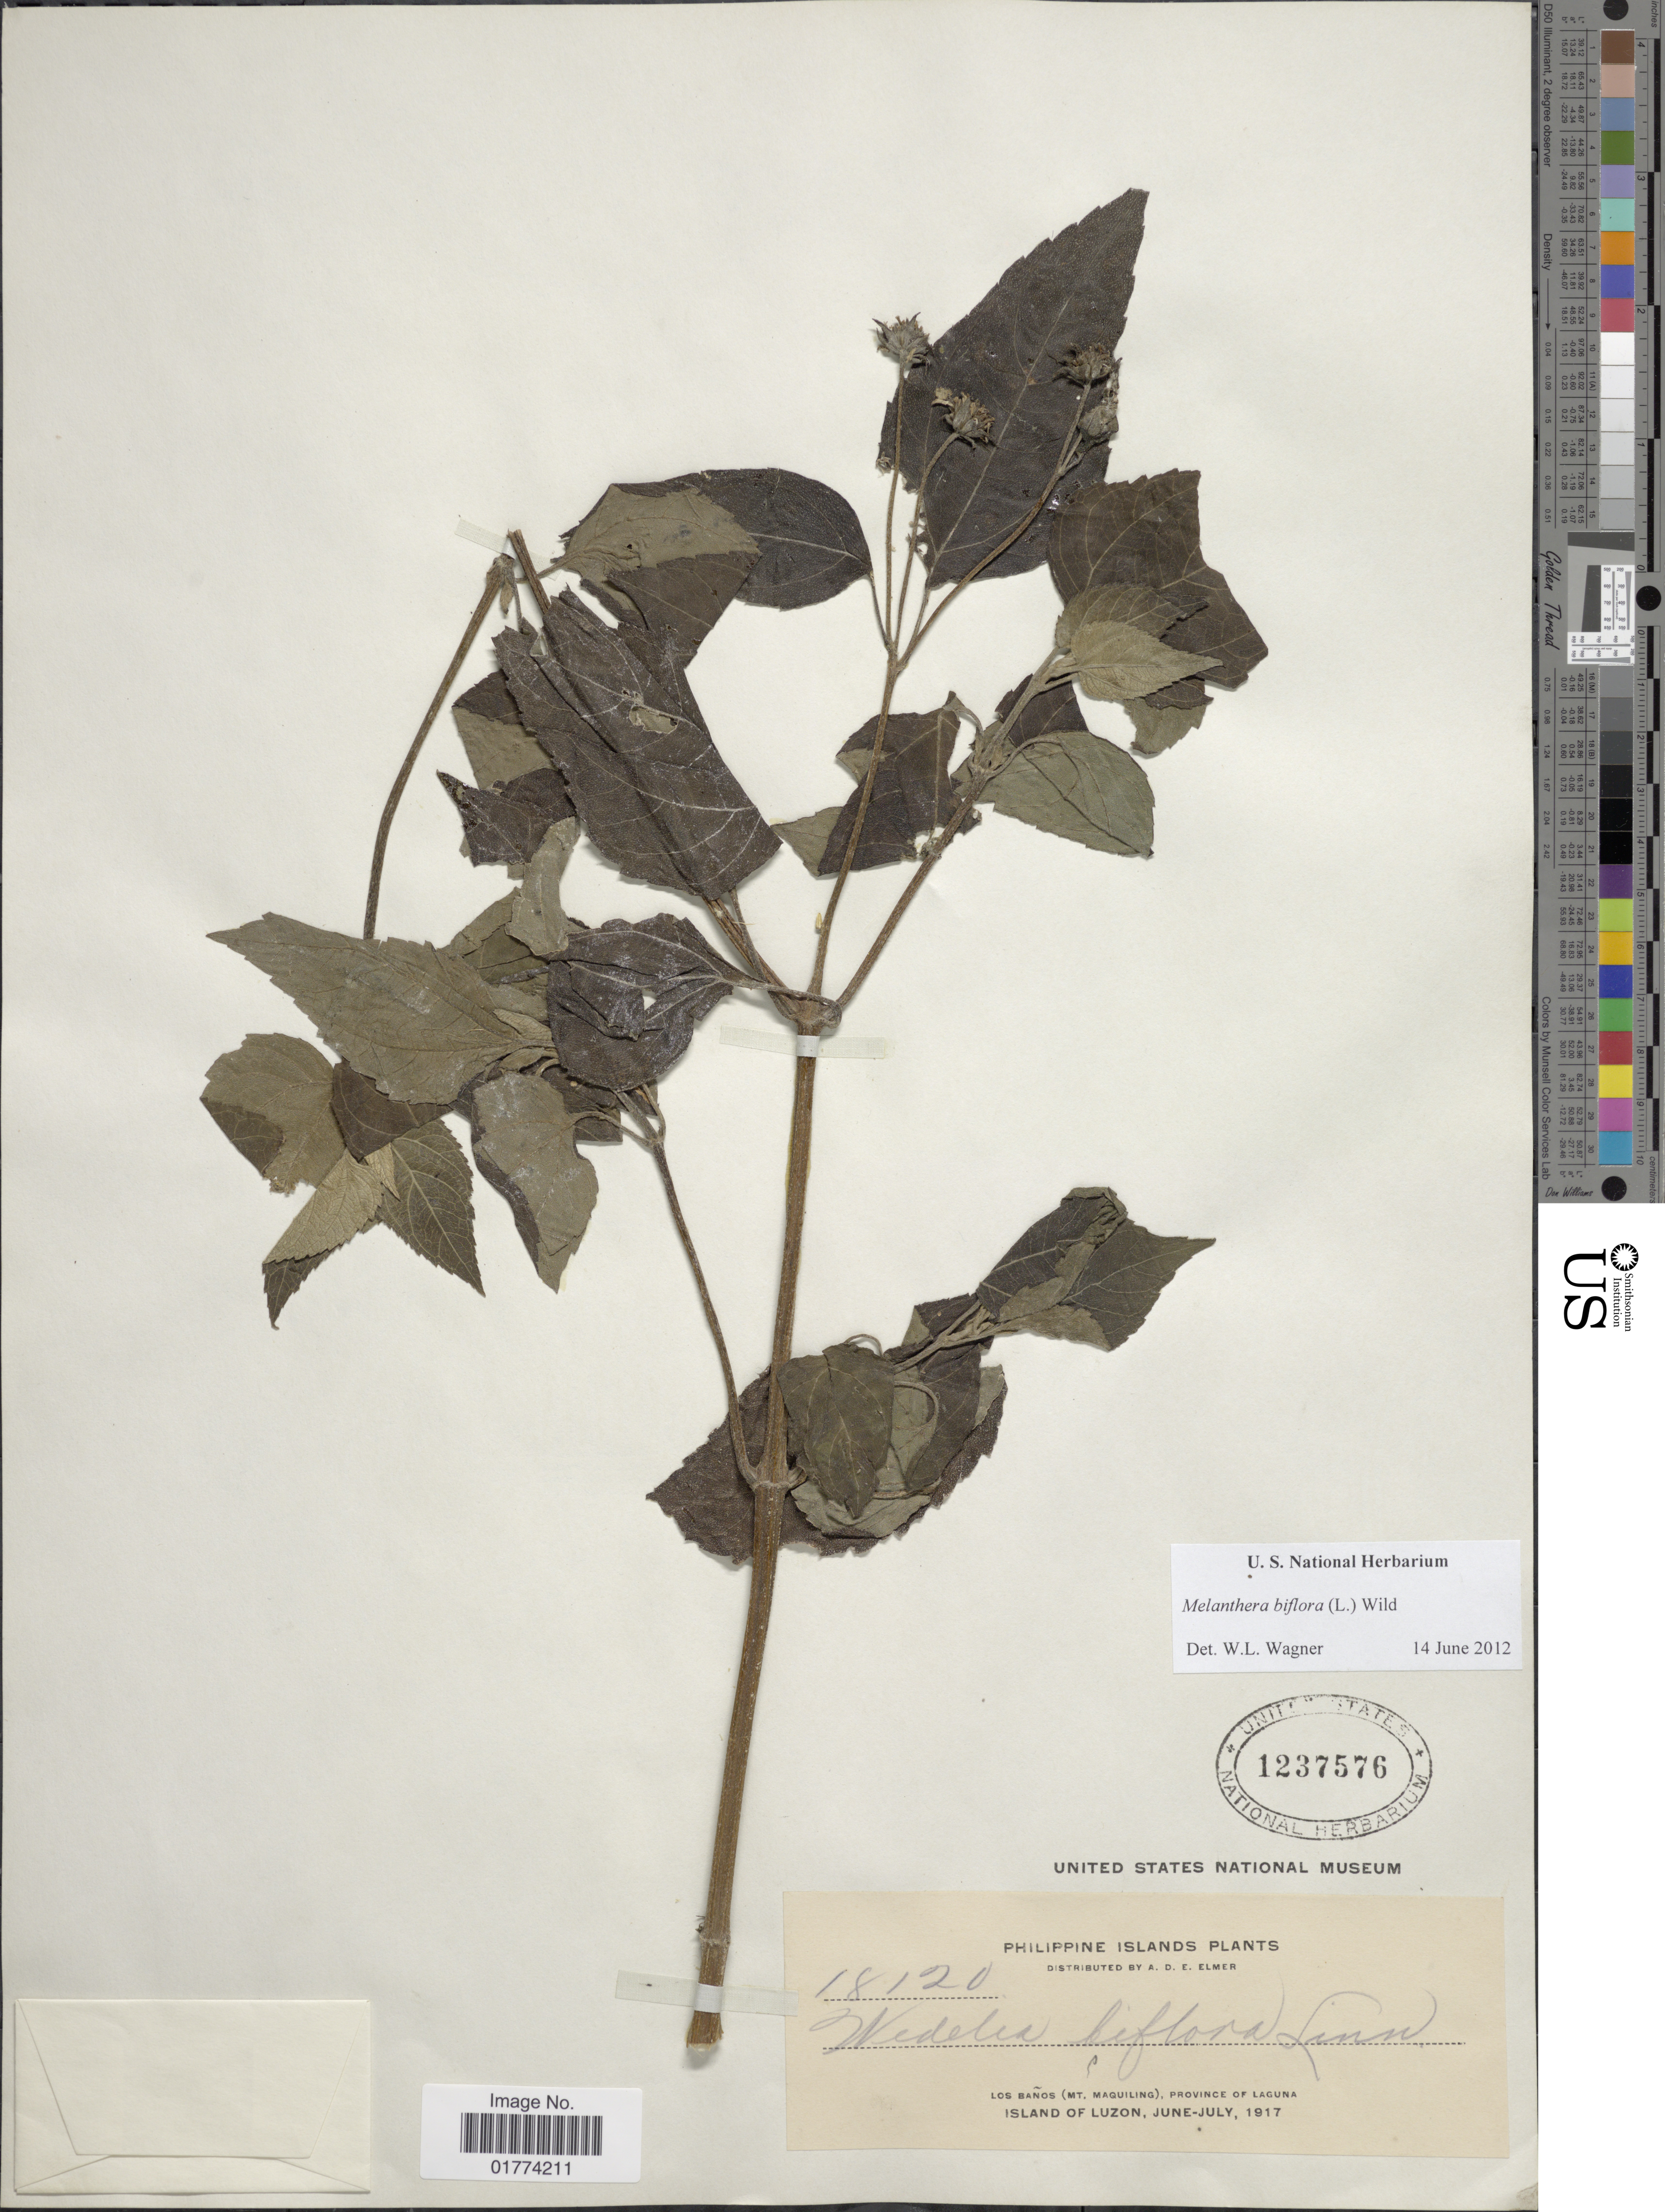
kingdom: Plantae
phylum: Tracheophyta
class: Magnoliopsida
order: Asterales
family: Asteraceae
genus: Wollastonia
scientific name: Wollastonia biflora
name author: (L.) DC.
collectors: A. D. E. Elmer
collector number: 18120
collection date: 1917-06/1917-07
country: Philippines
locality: Los Banos (Mt. Maquiling), Province of Laguna, Island of Luzon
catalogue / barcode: US 1237576